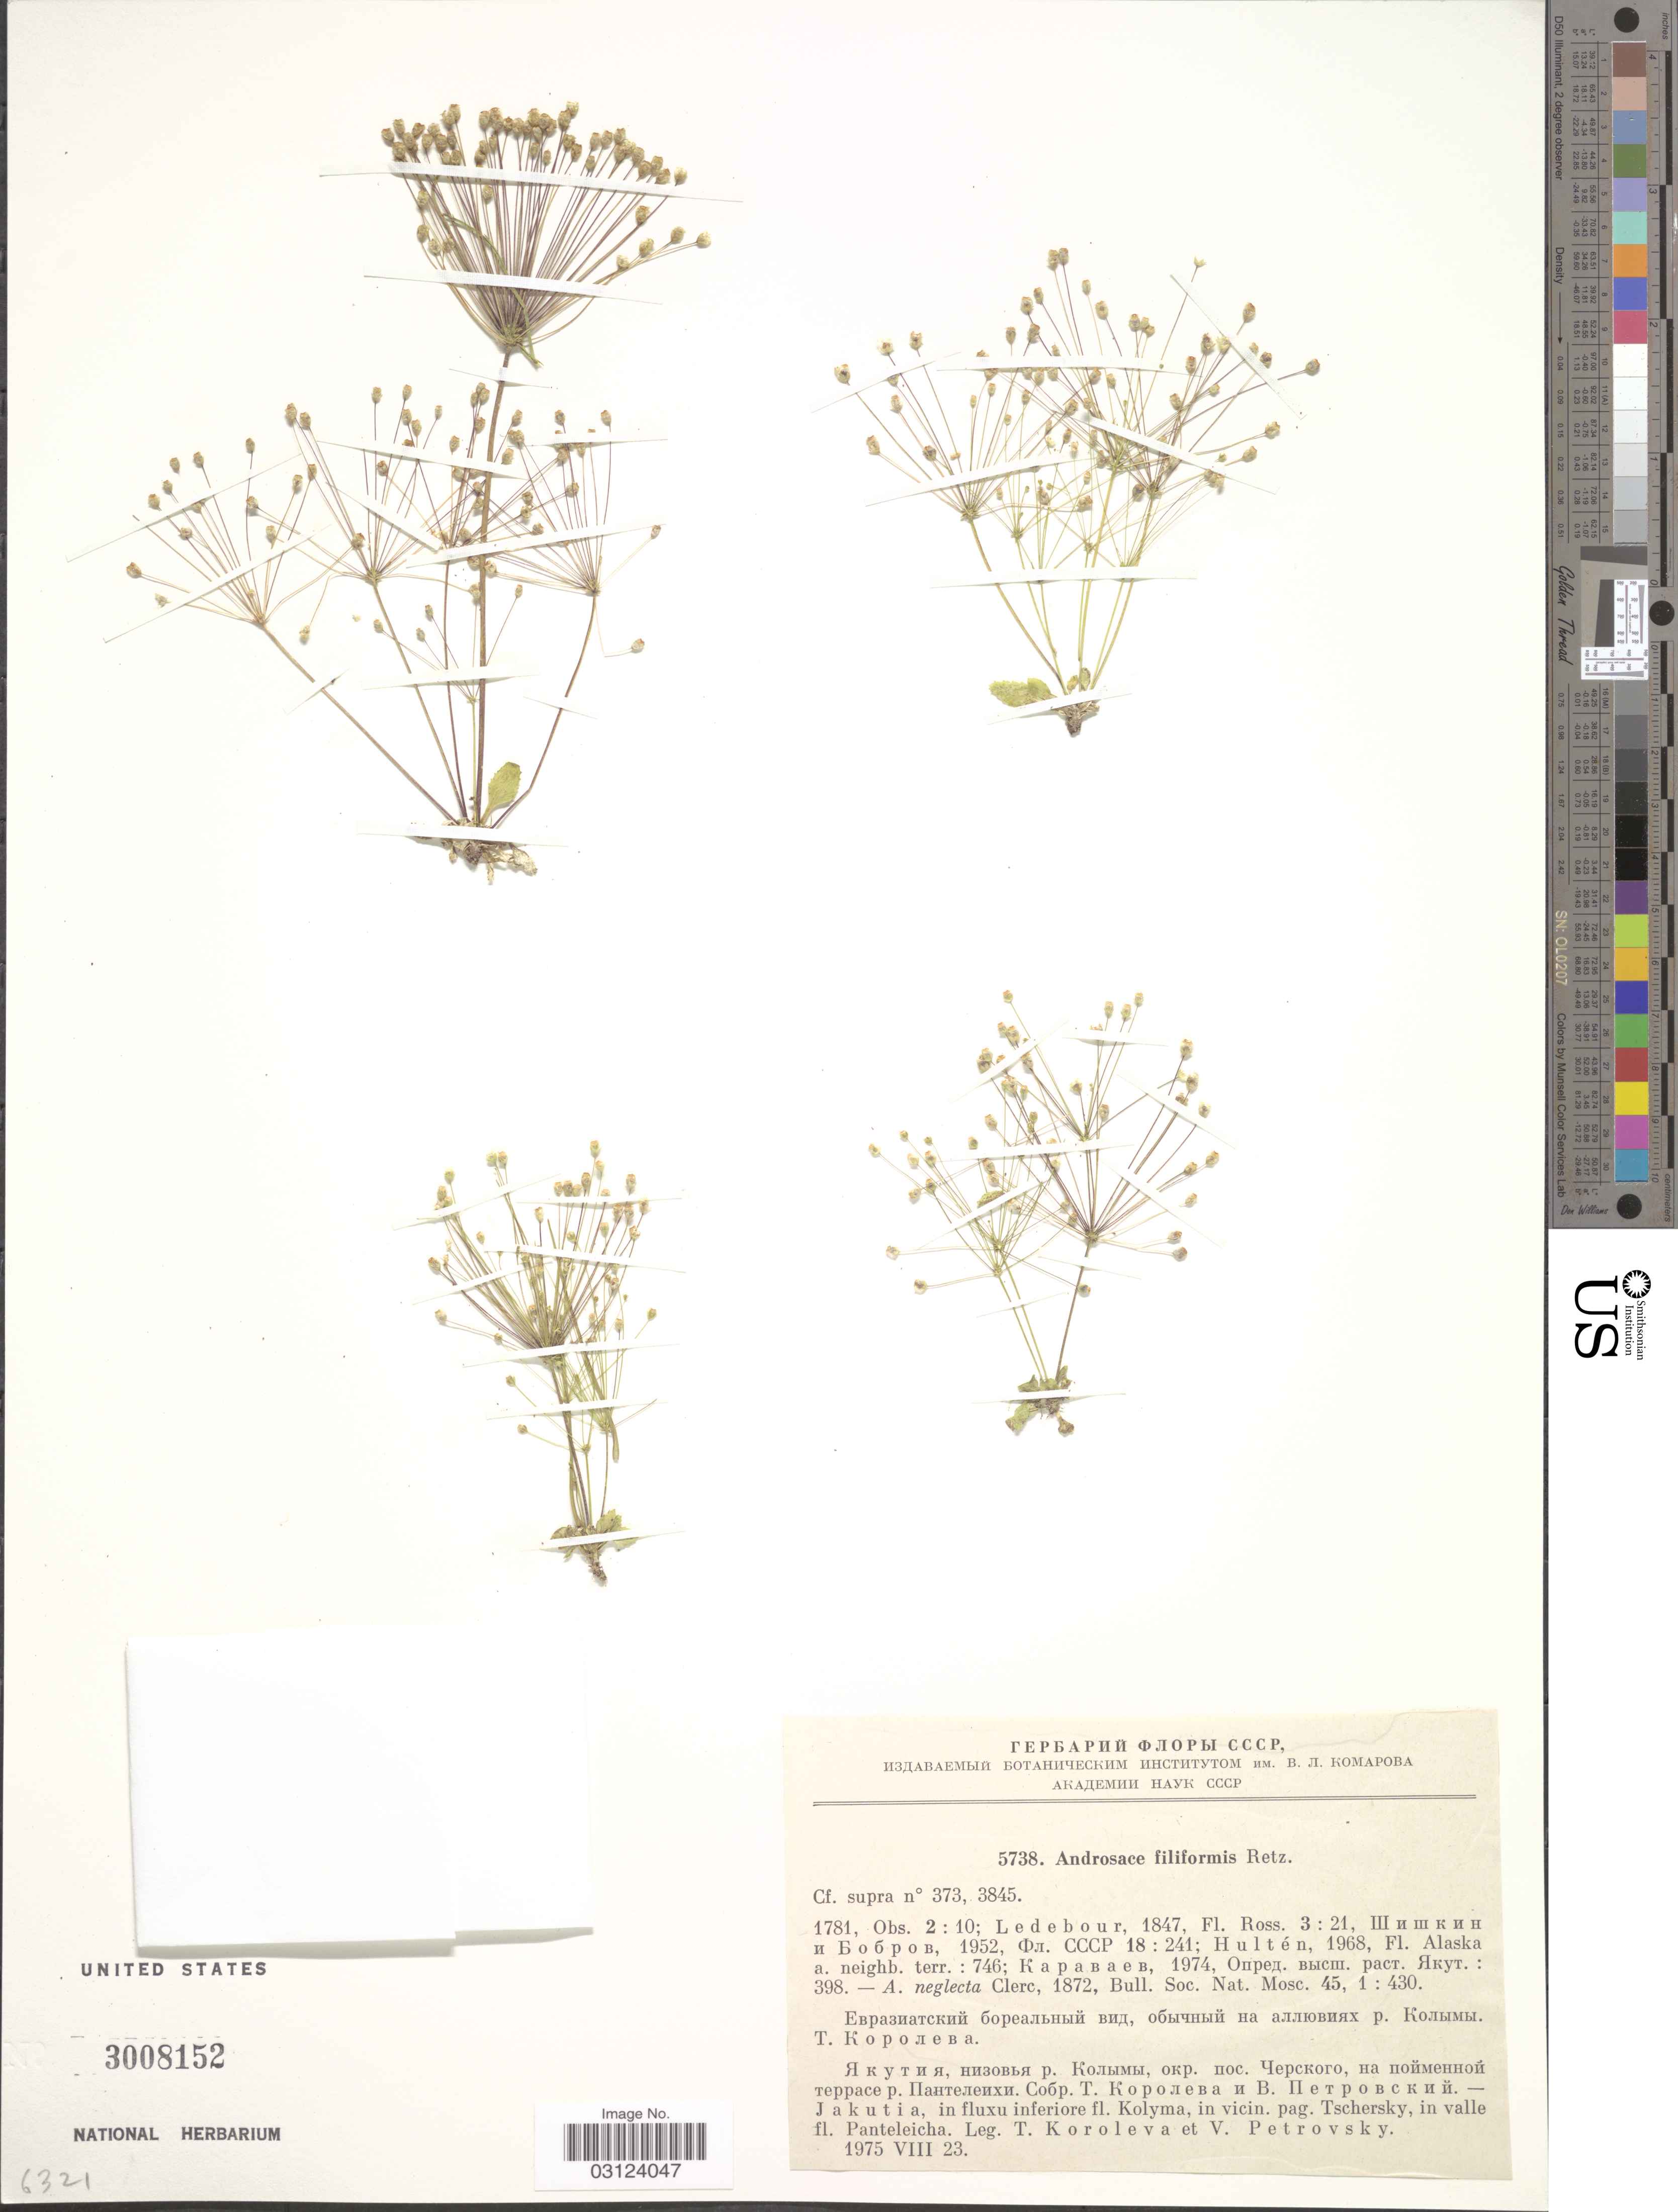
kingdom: Plantae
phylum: Tracheophyta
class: Magnoliopsida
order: Ericales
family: Primulaceae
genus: Androsace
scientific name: Androsace filiformis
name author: Retz.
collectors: T. Koroleva & V. Petrovsky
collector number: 5738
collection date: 1975-08-23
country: Russian Federation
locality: Jakutia, in fluxu inferiore fl. Kolyma, in vicin. pag. Tschersky, in valle fl. Panteleicha.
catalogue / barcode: US 3008152